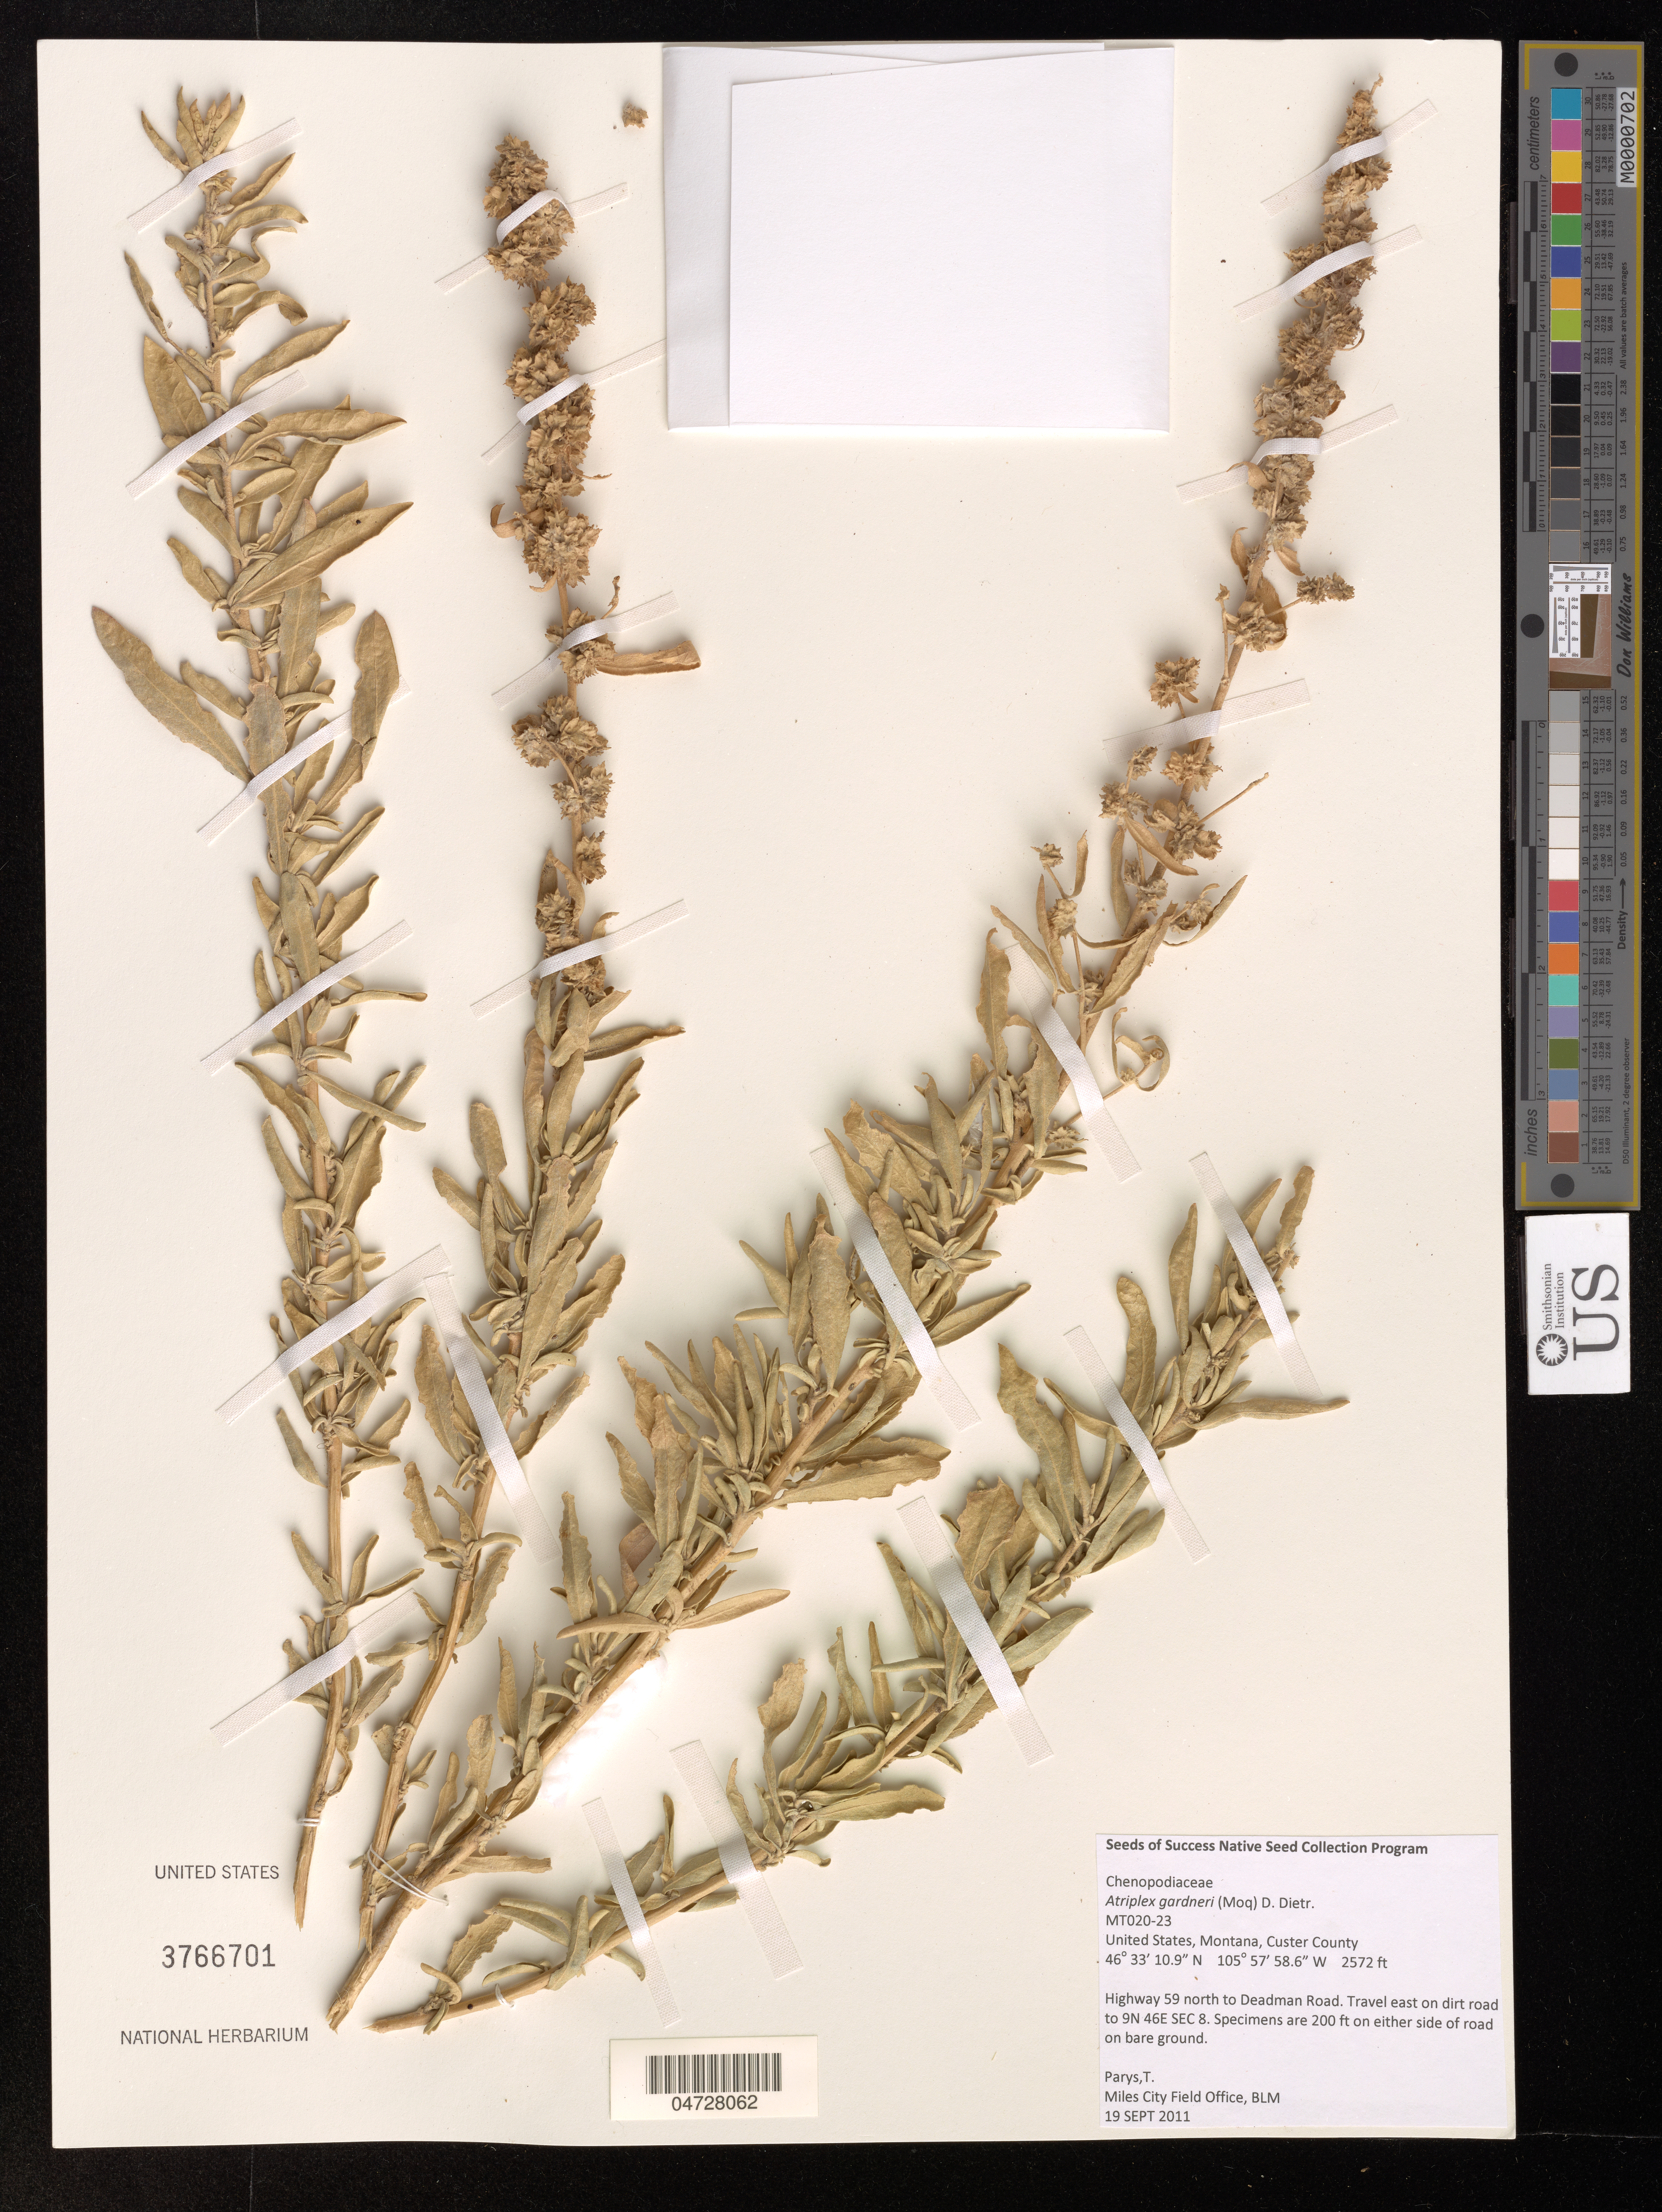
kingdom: Plantae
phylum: Tracheophyta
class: Magnoliopsida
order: Caryophyllales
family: Amaranthaceae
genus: Atriplex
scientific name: Atriplex gardneri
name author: (Moq.) D. Dietr.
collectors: T. Parys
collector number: MT020-23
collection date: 2011-09-19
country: United States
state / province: Montana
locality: Highway 59 north to Deadman Road, Travel east on dirt road to 9N 46E SEC 8, Specimens are 200 ft on either side of road on bare ground.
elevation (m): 784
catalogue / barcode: US 3766701